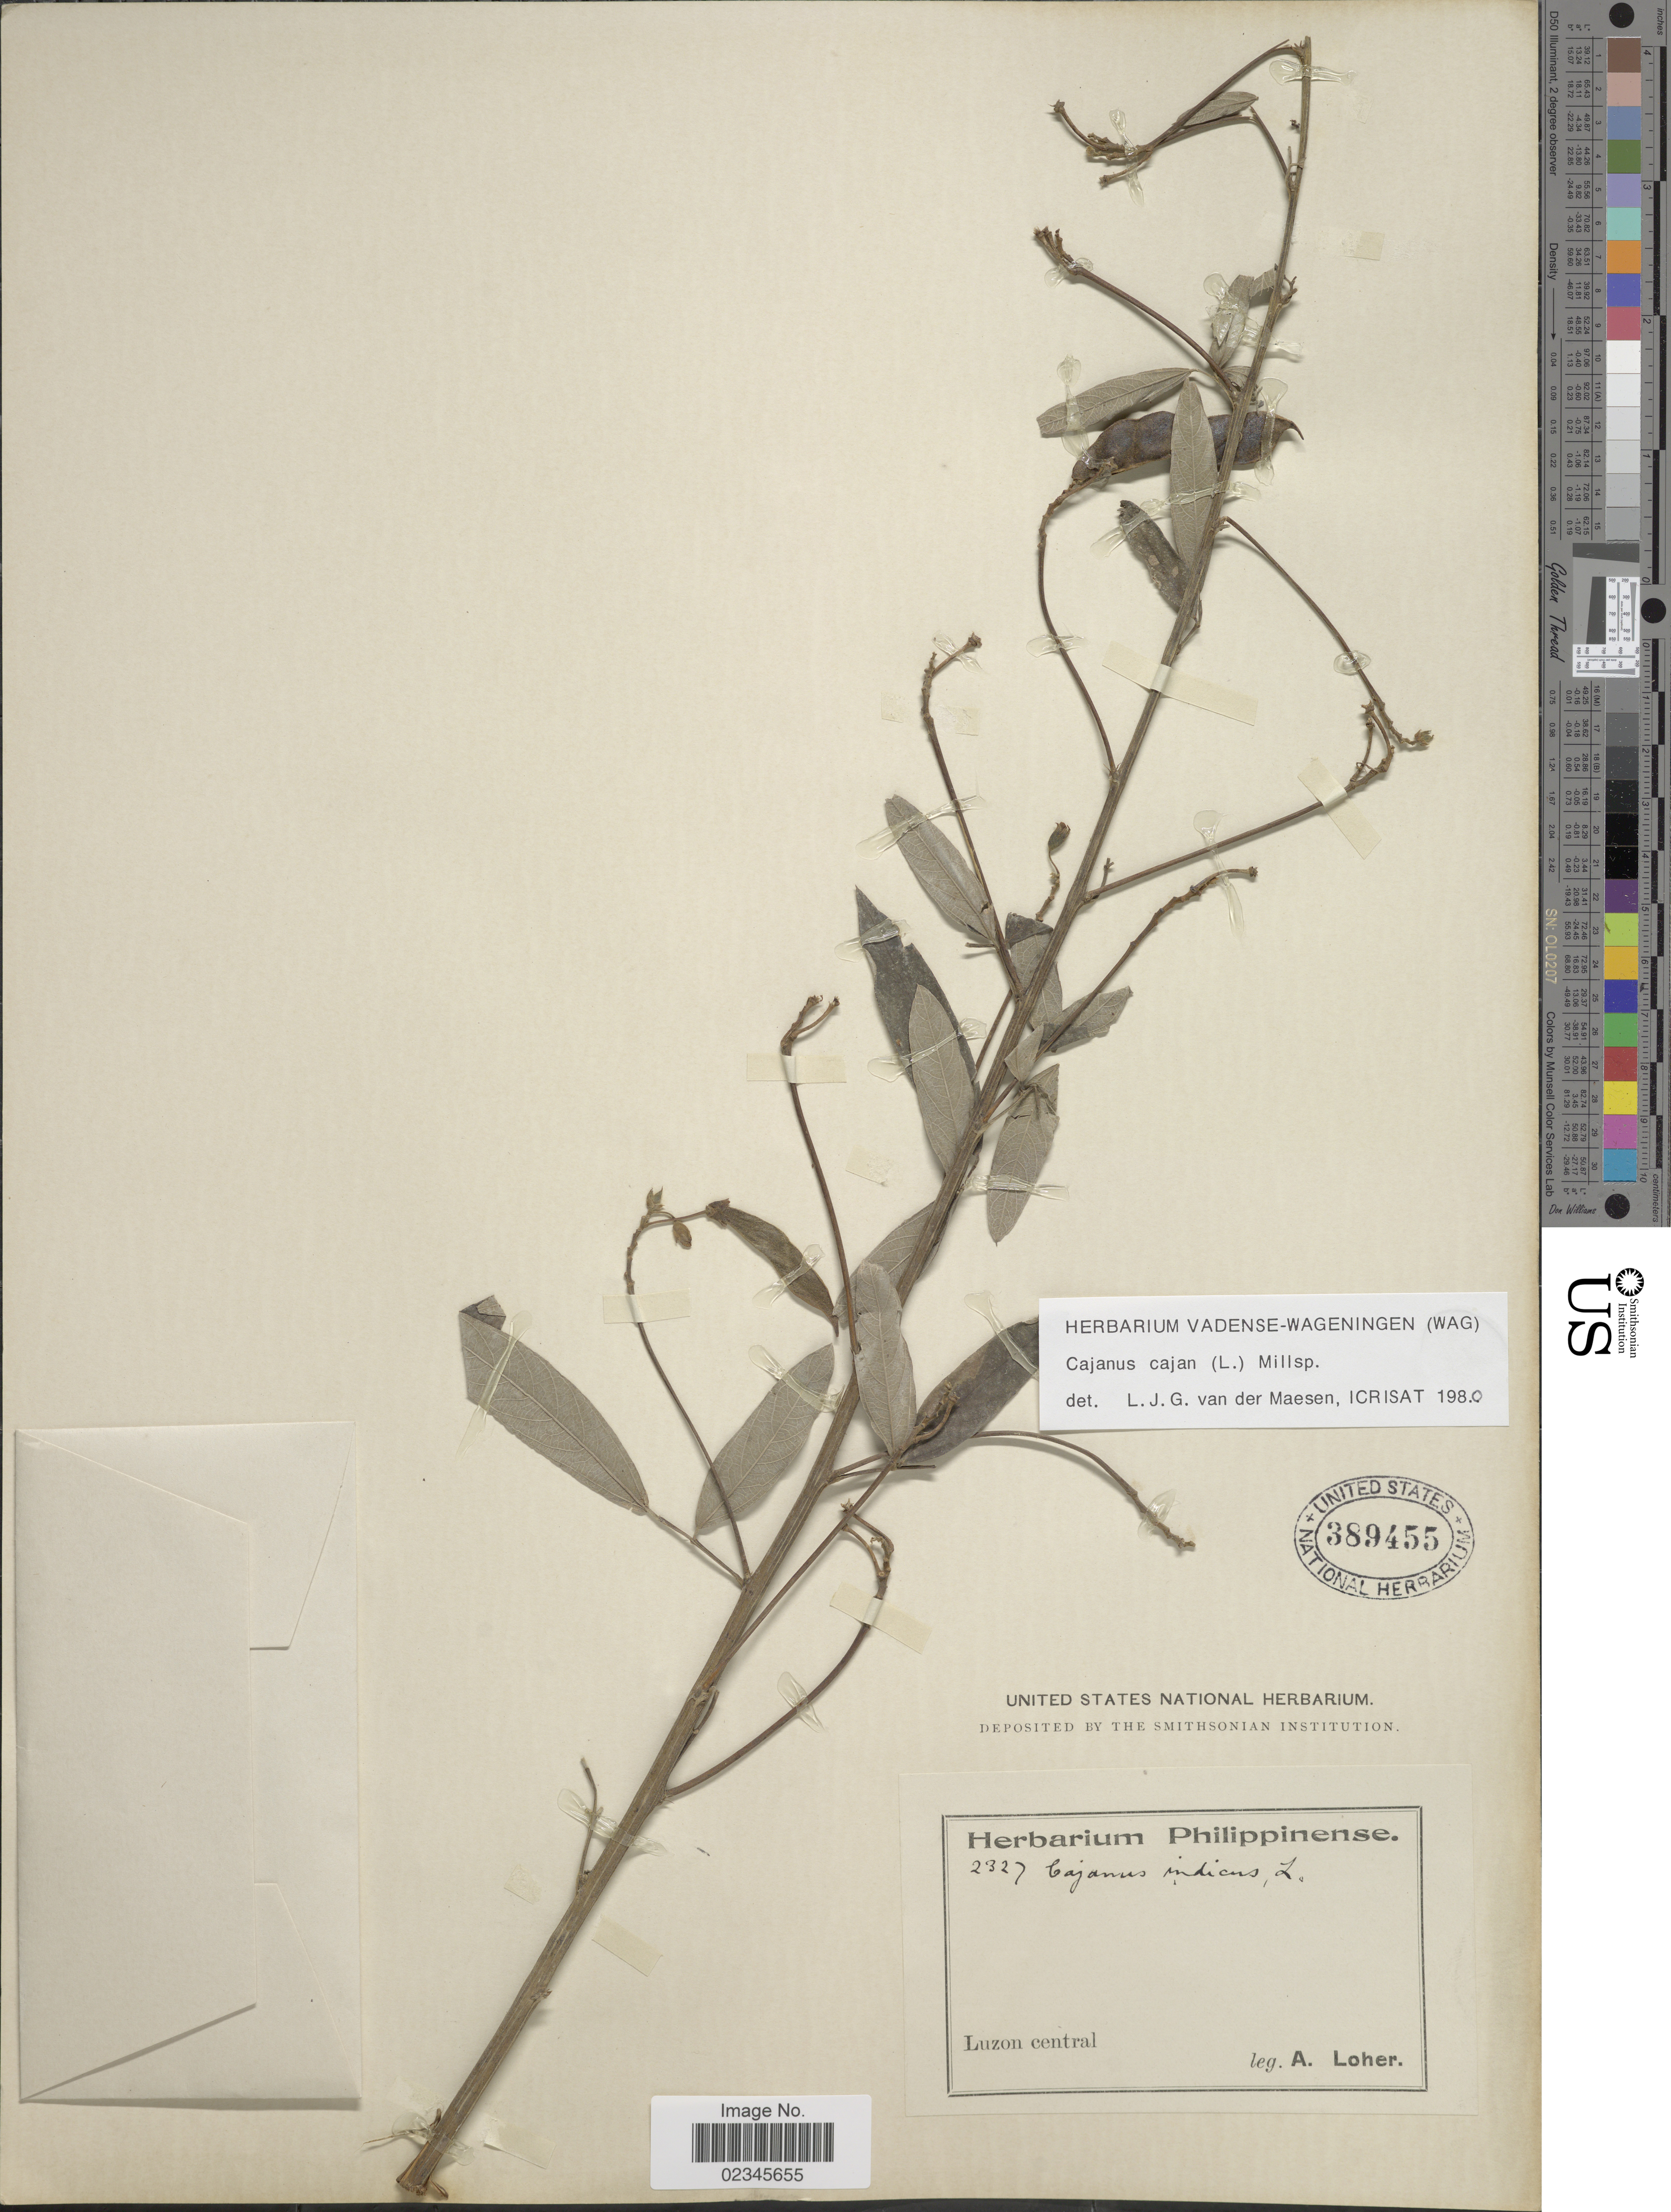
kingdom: Plantae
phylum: Tracheophyta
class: Magnoliopsida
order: Fabales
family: Fabaceae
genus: Cajanus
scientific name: Cajanus cajan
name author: (L.) Huth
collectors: A. Loher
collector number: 2327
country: Philippines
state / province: Central Luzon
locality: Luzon central.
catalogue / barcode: US 389455